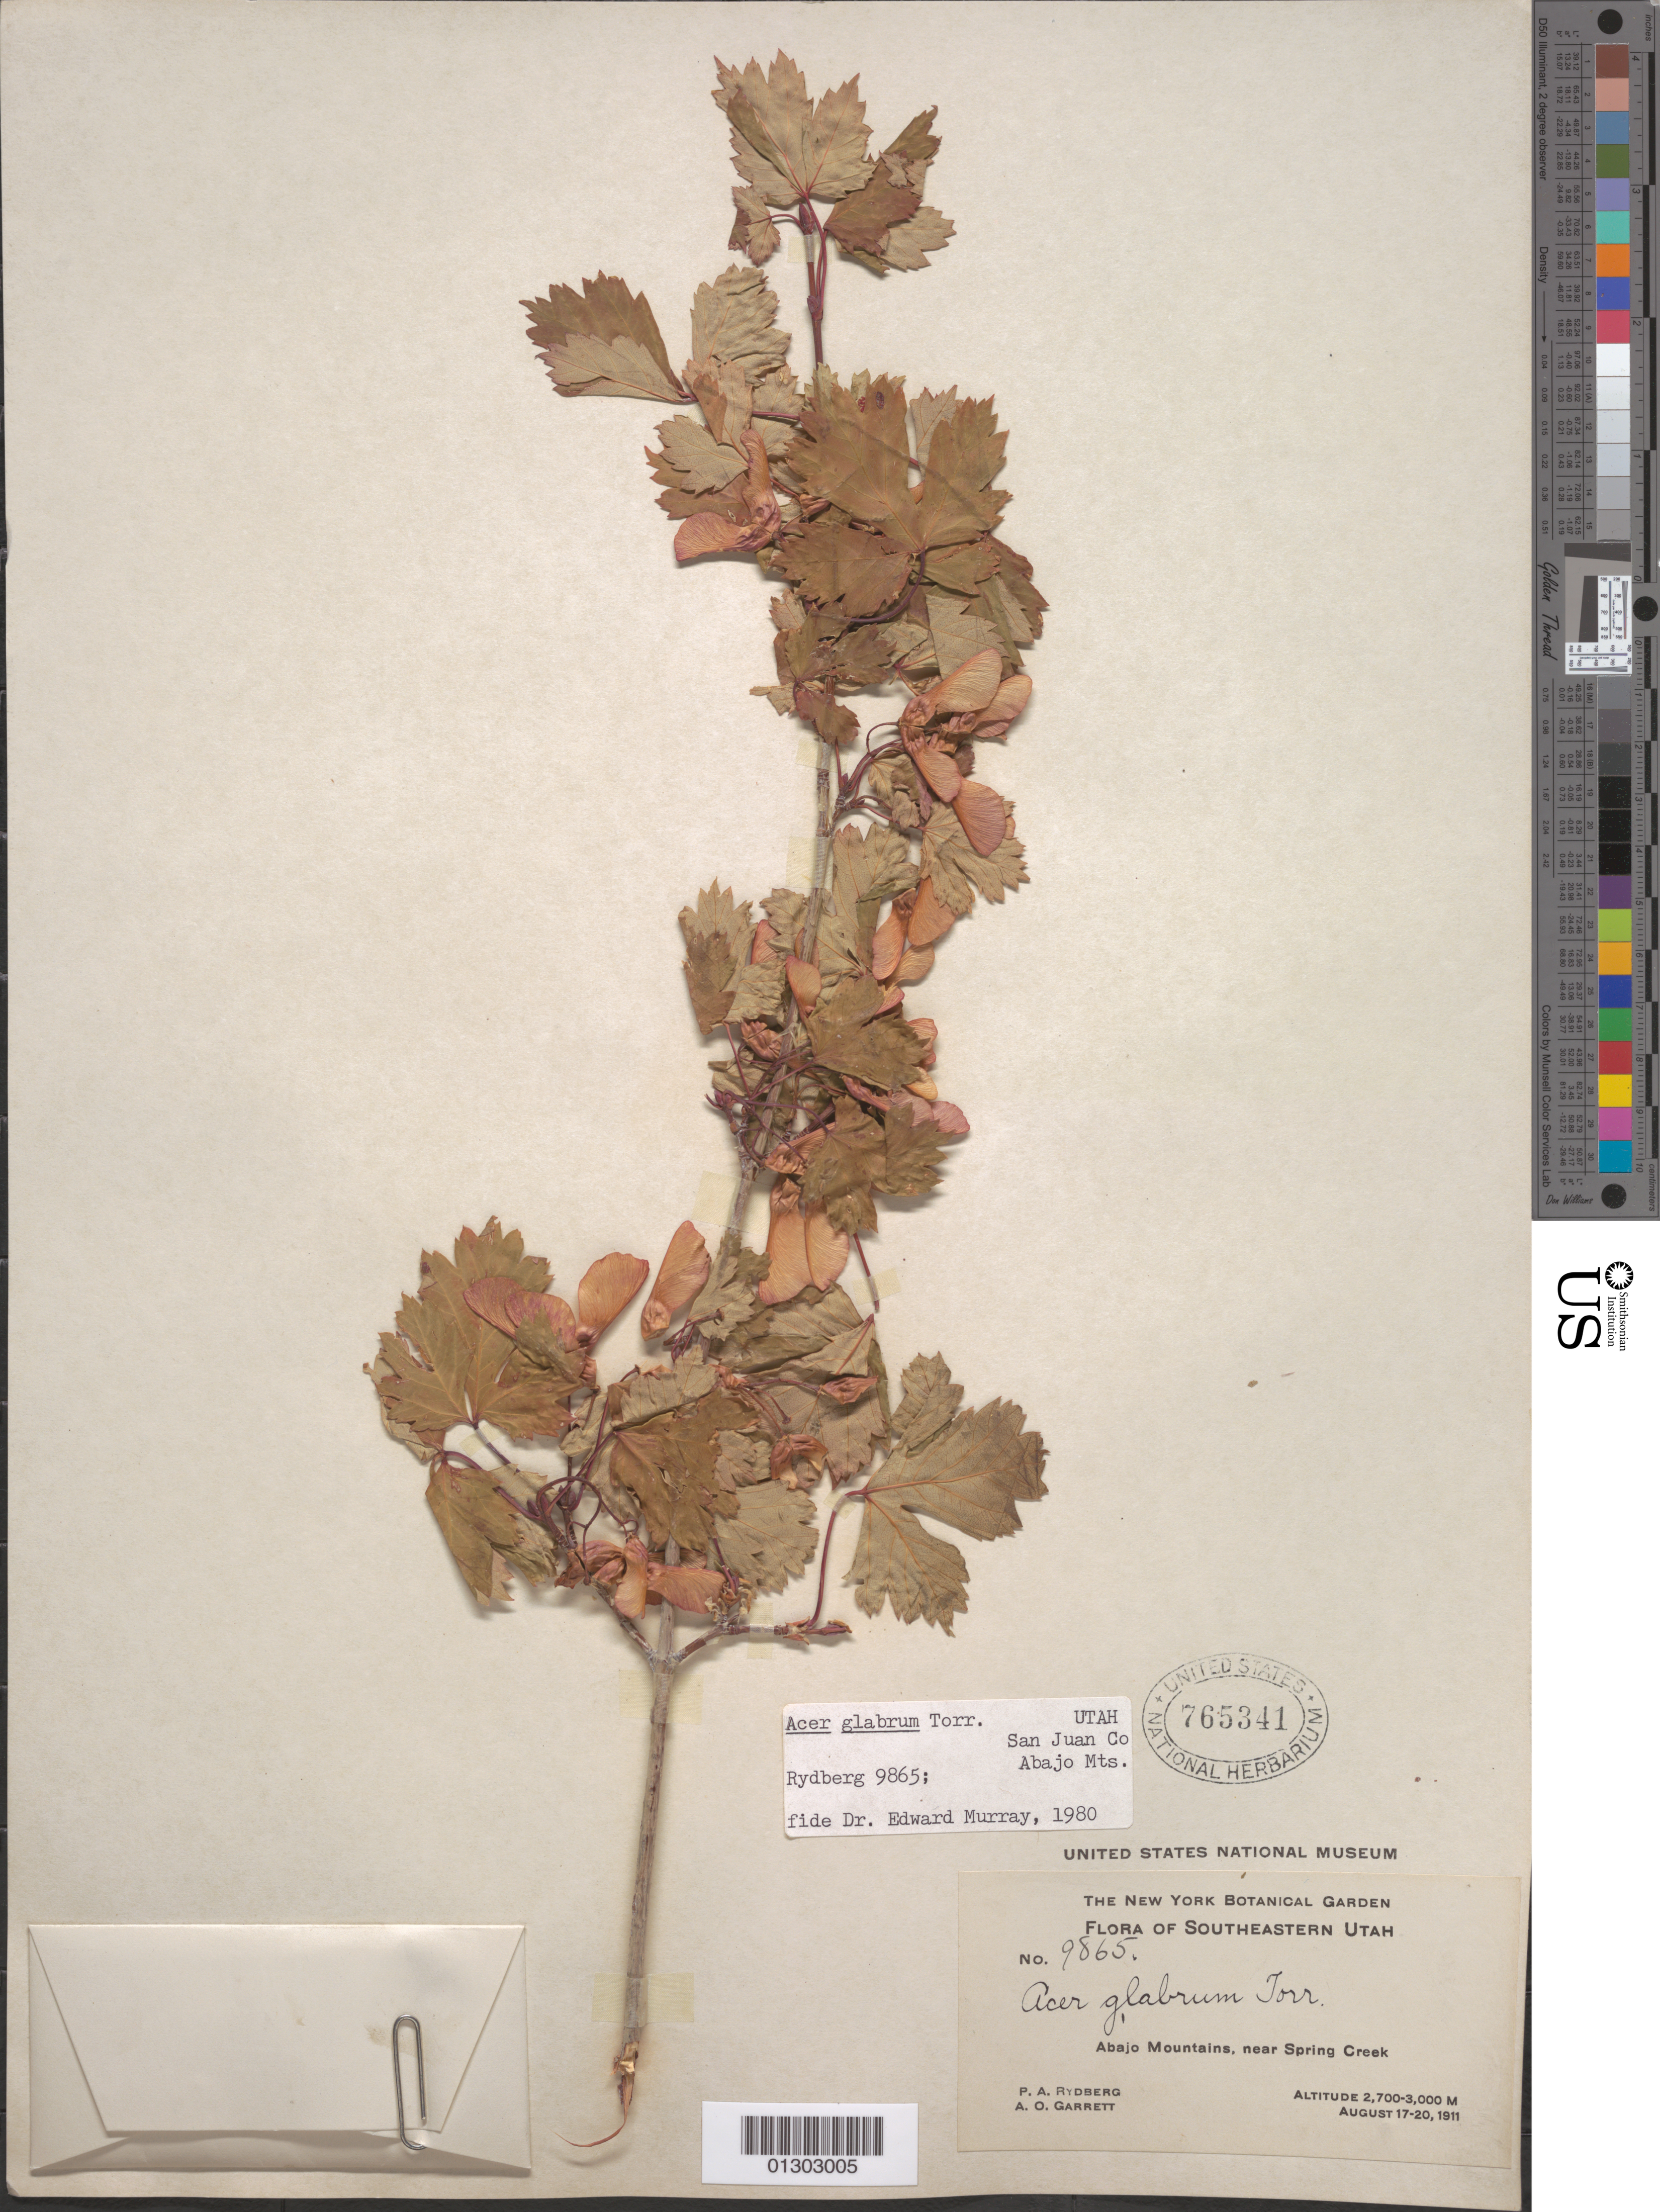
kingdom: Plantae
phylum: Tracheophyta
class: Magnoliopsida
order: Sapindales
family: Sapindaceae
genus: Acer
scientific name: Acer glabrum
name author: Torr.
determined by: Murray, Edward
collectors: P. A. Rydberg & A. O. Garrett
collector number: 9865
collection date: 1911-08-17/1911-08-20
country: United States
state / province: Utah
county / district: San Juan County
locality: Abajo Mountains, near Spring Creek.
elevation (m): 2700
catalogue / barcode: US 765341